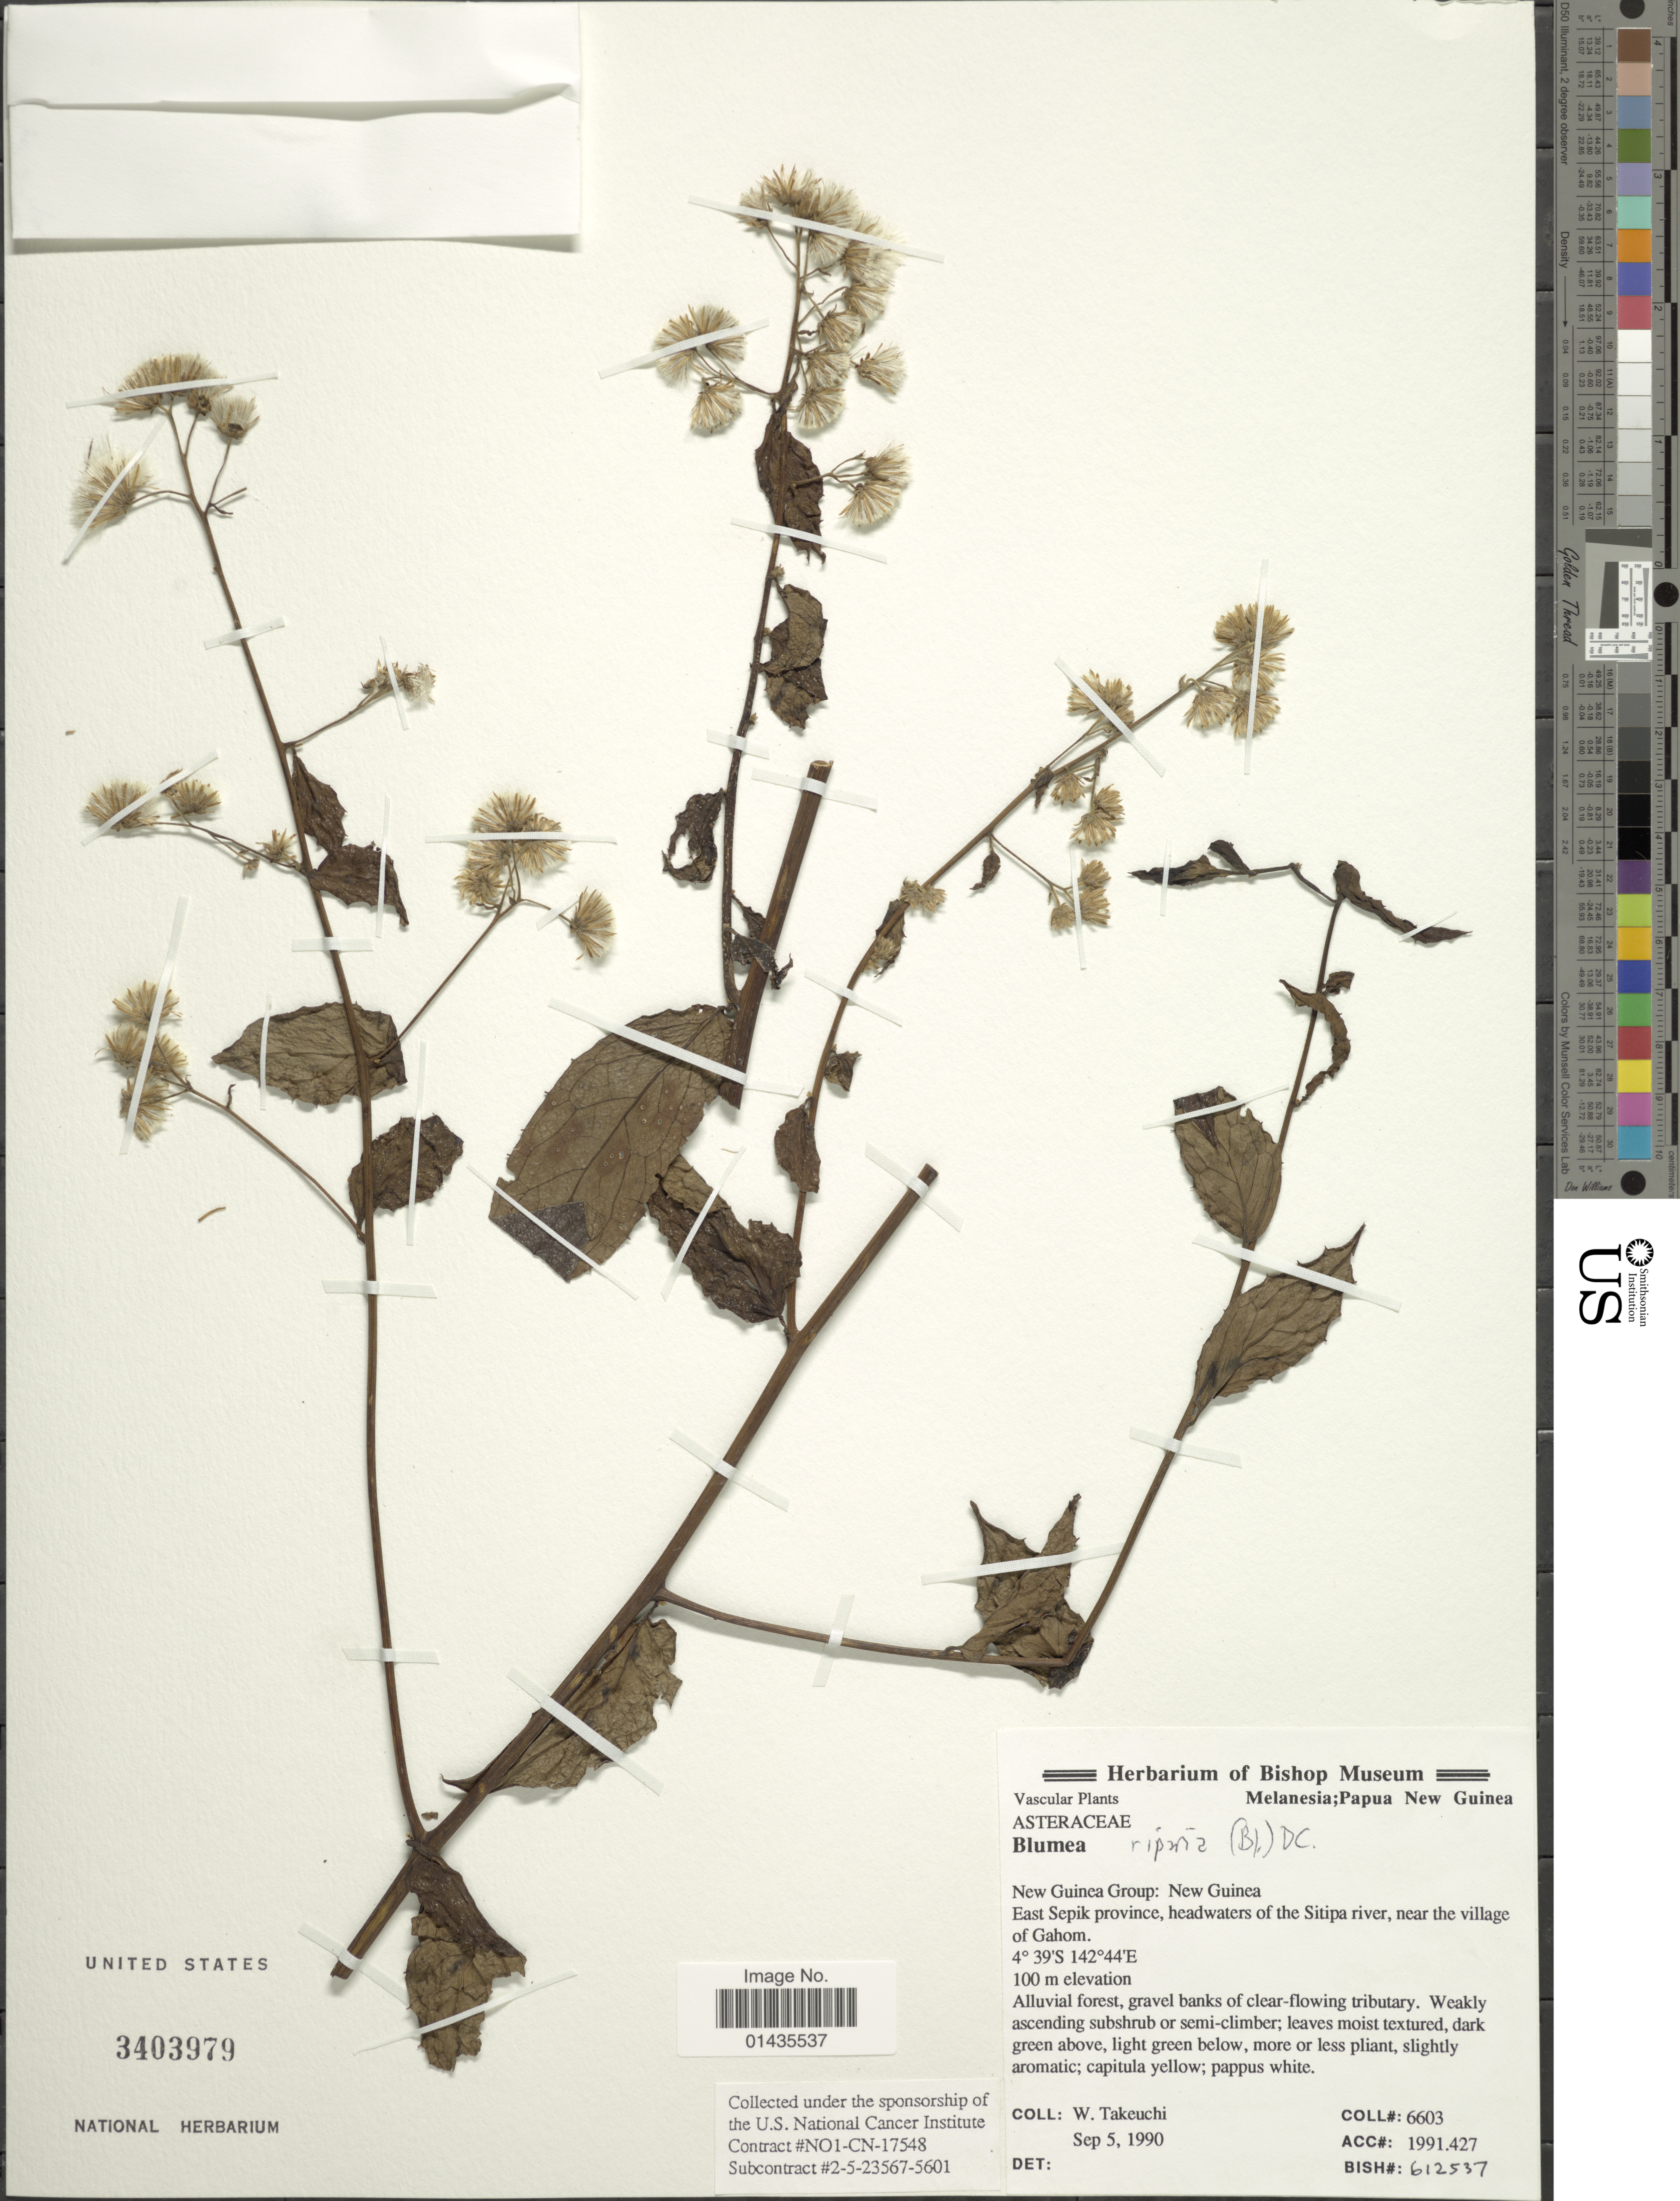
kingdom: Plantae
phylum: Tracheophyta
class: Magnoliopsida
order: Asterales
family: Asteraceae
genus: Blumea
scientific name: Blumea riparia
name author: (Blume) DC.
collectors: W. Takeuchi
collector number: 6603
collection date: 1990-09-05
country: Papua New Guinea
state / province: East Sepik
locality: Melanesia, New Guinea Group, New Guinea, headwaters of Sitipa river, near the village of Gahom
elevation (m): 100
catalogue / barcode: US 3403979